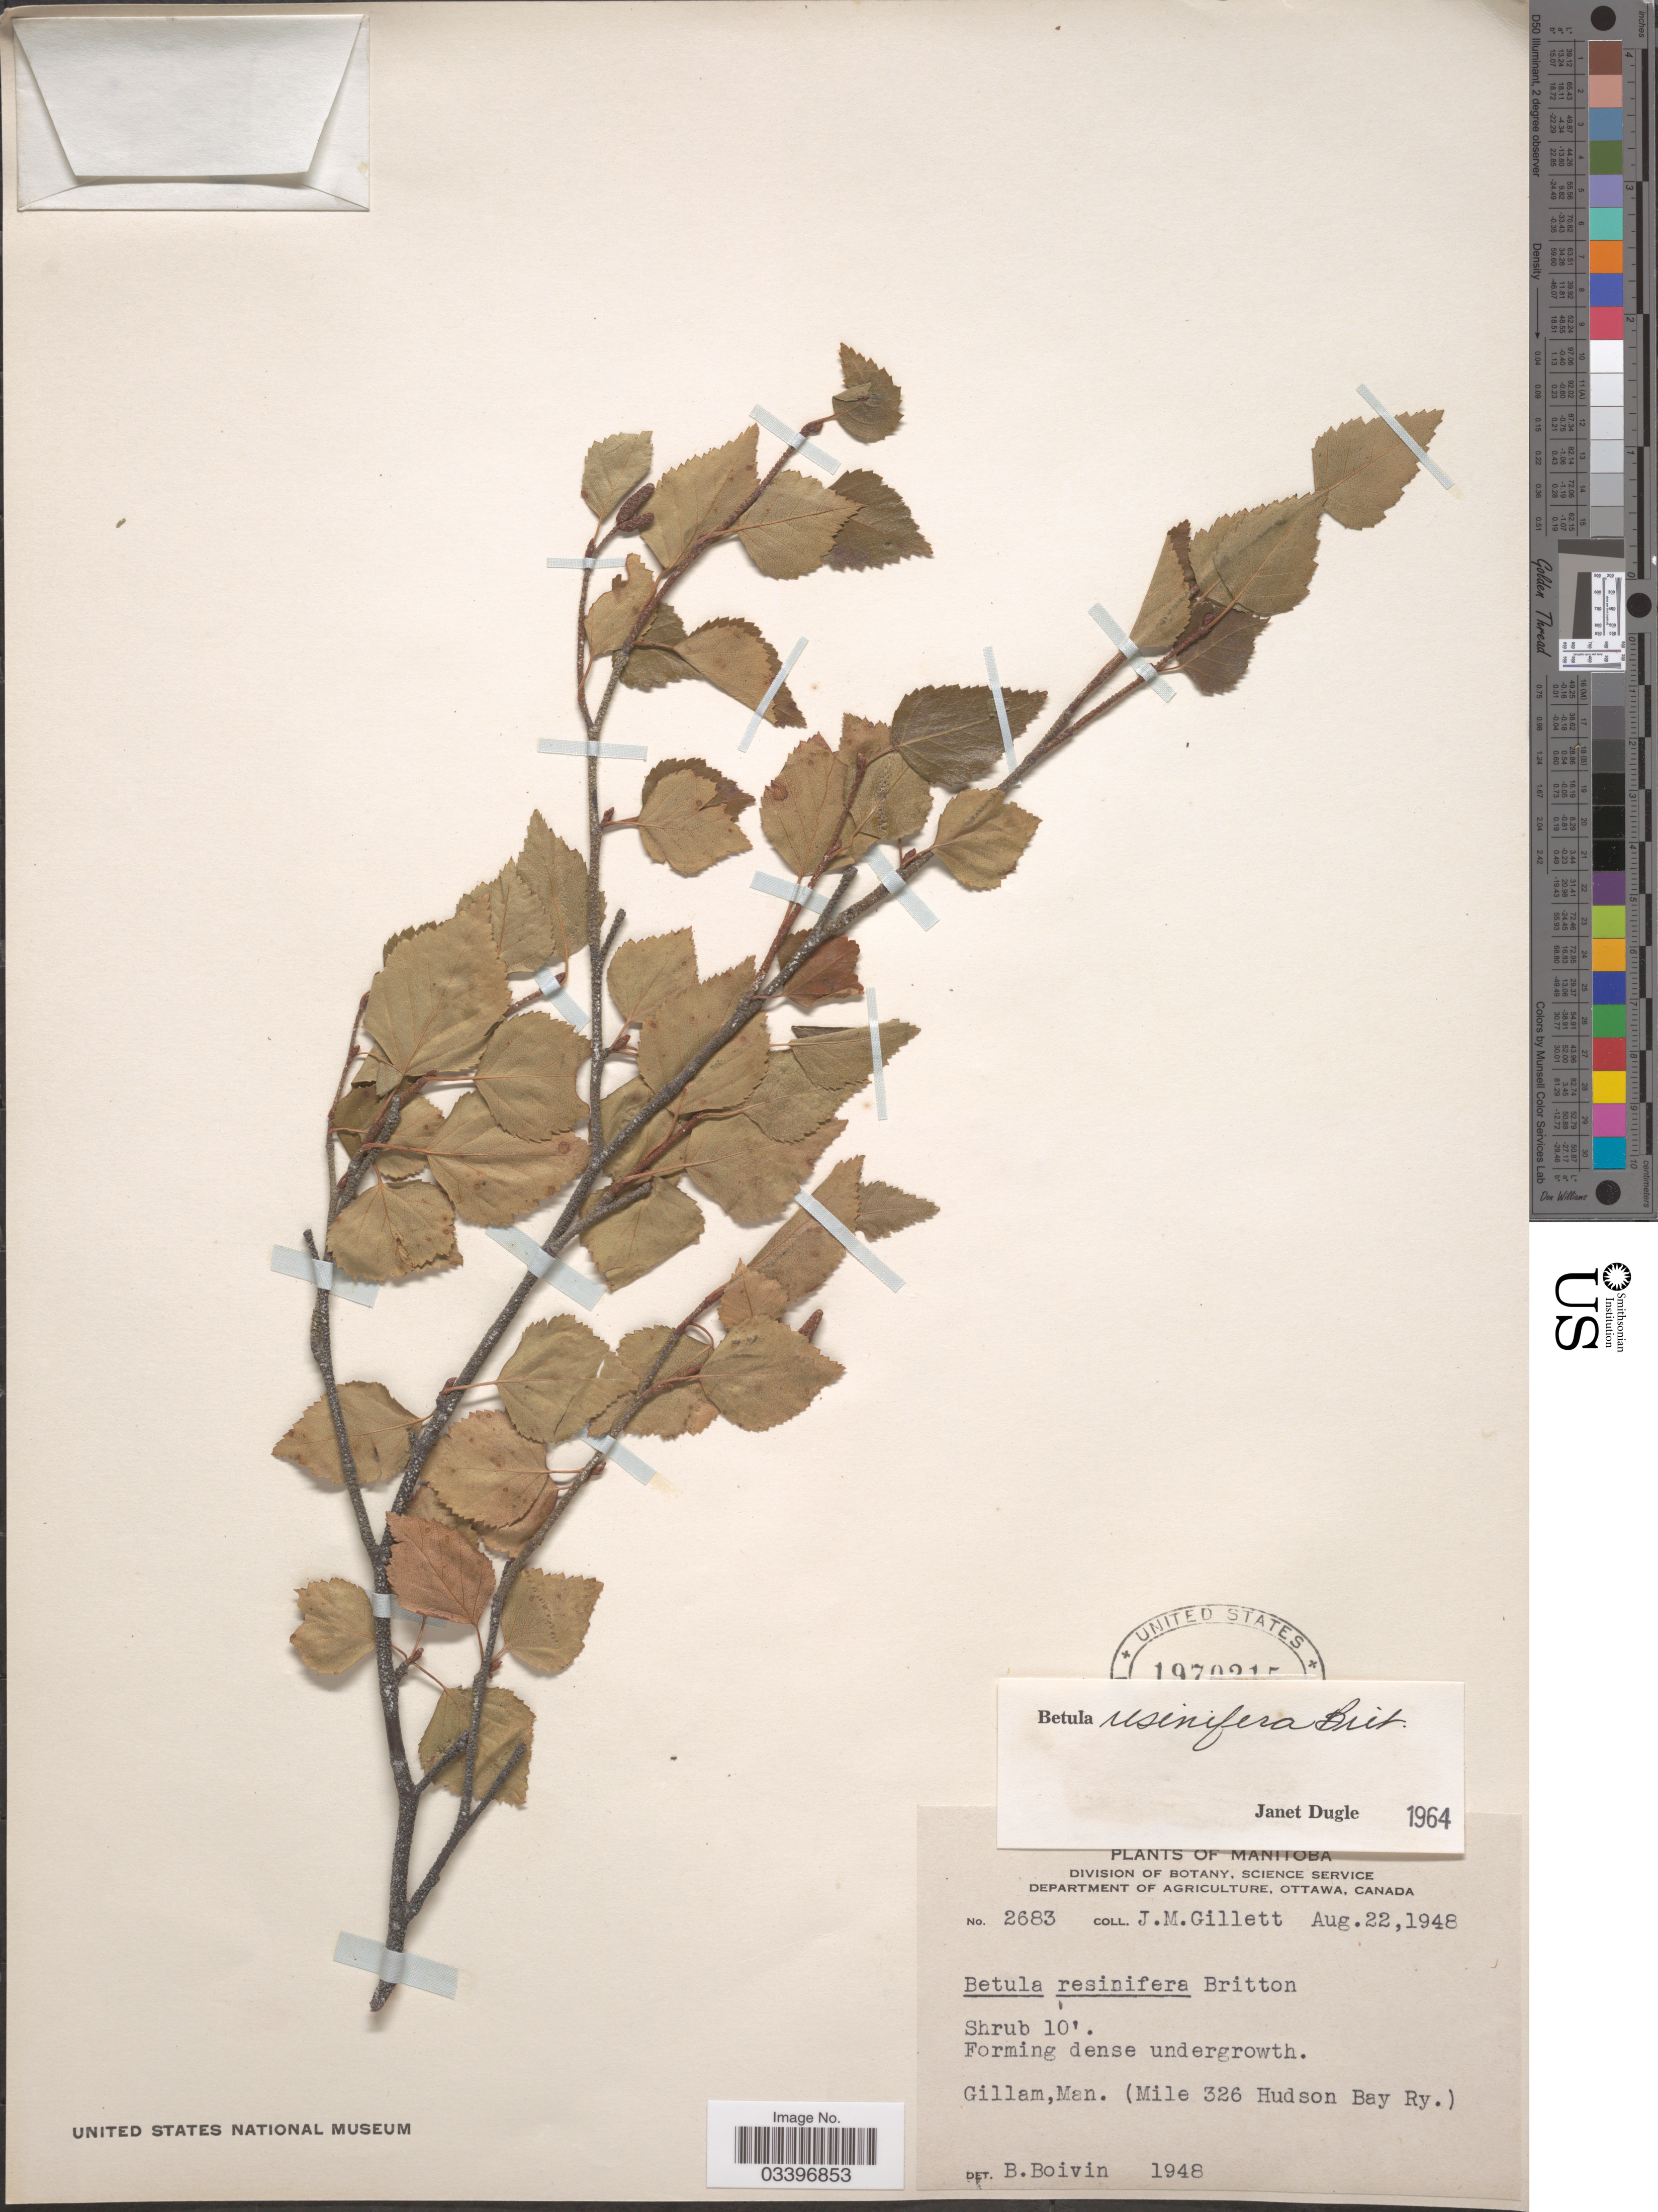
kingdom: Plantae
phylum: Tracheophyta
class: Magnoliopsida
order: Fagales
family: Betulaceae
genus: Betula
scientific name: Betula resinifera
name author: Britton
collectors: J. M. Gillett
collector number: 2683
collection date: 1948-08-22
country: Canada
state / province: Manitoba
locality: Gillam, Ma. (Mile 326 Hudson Bay Ry.).